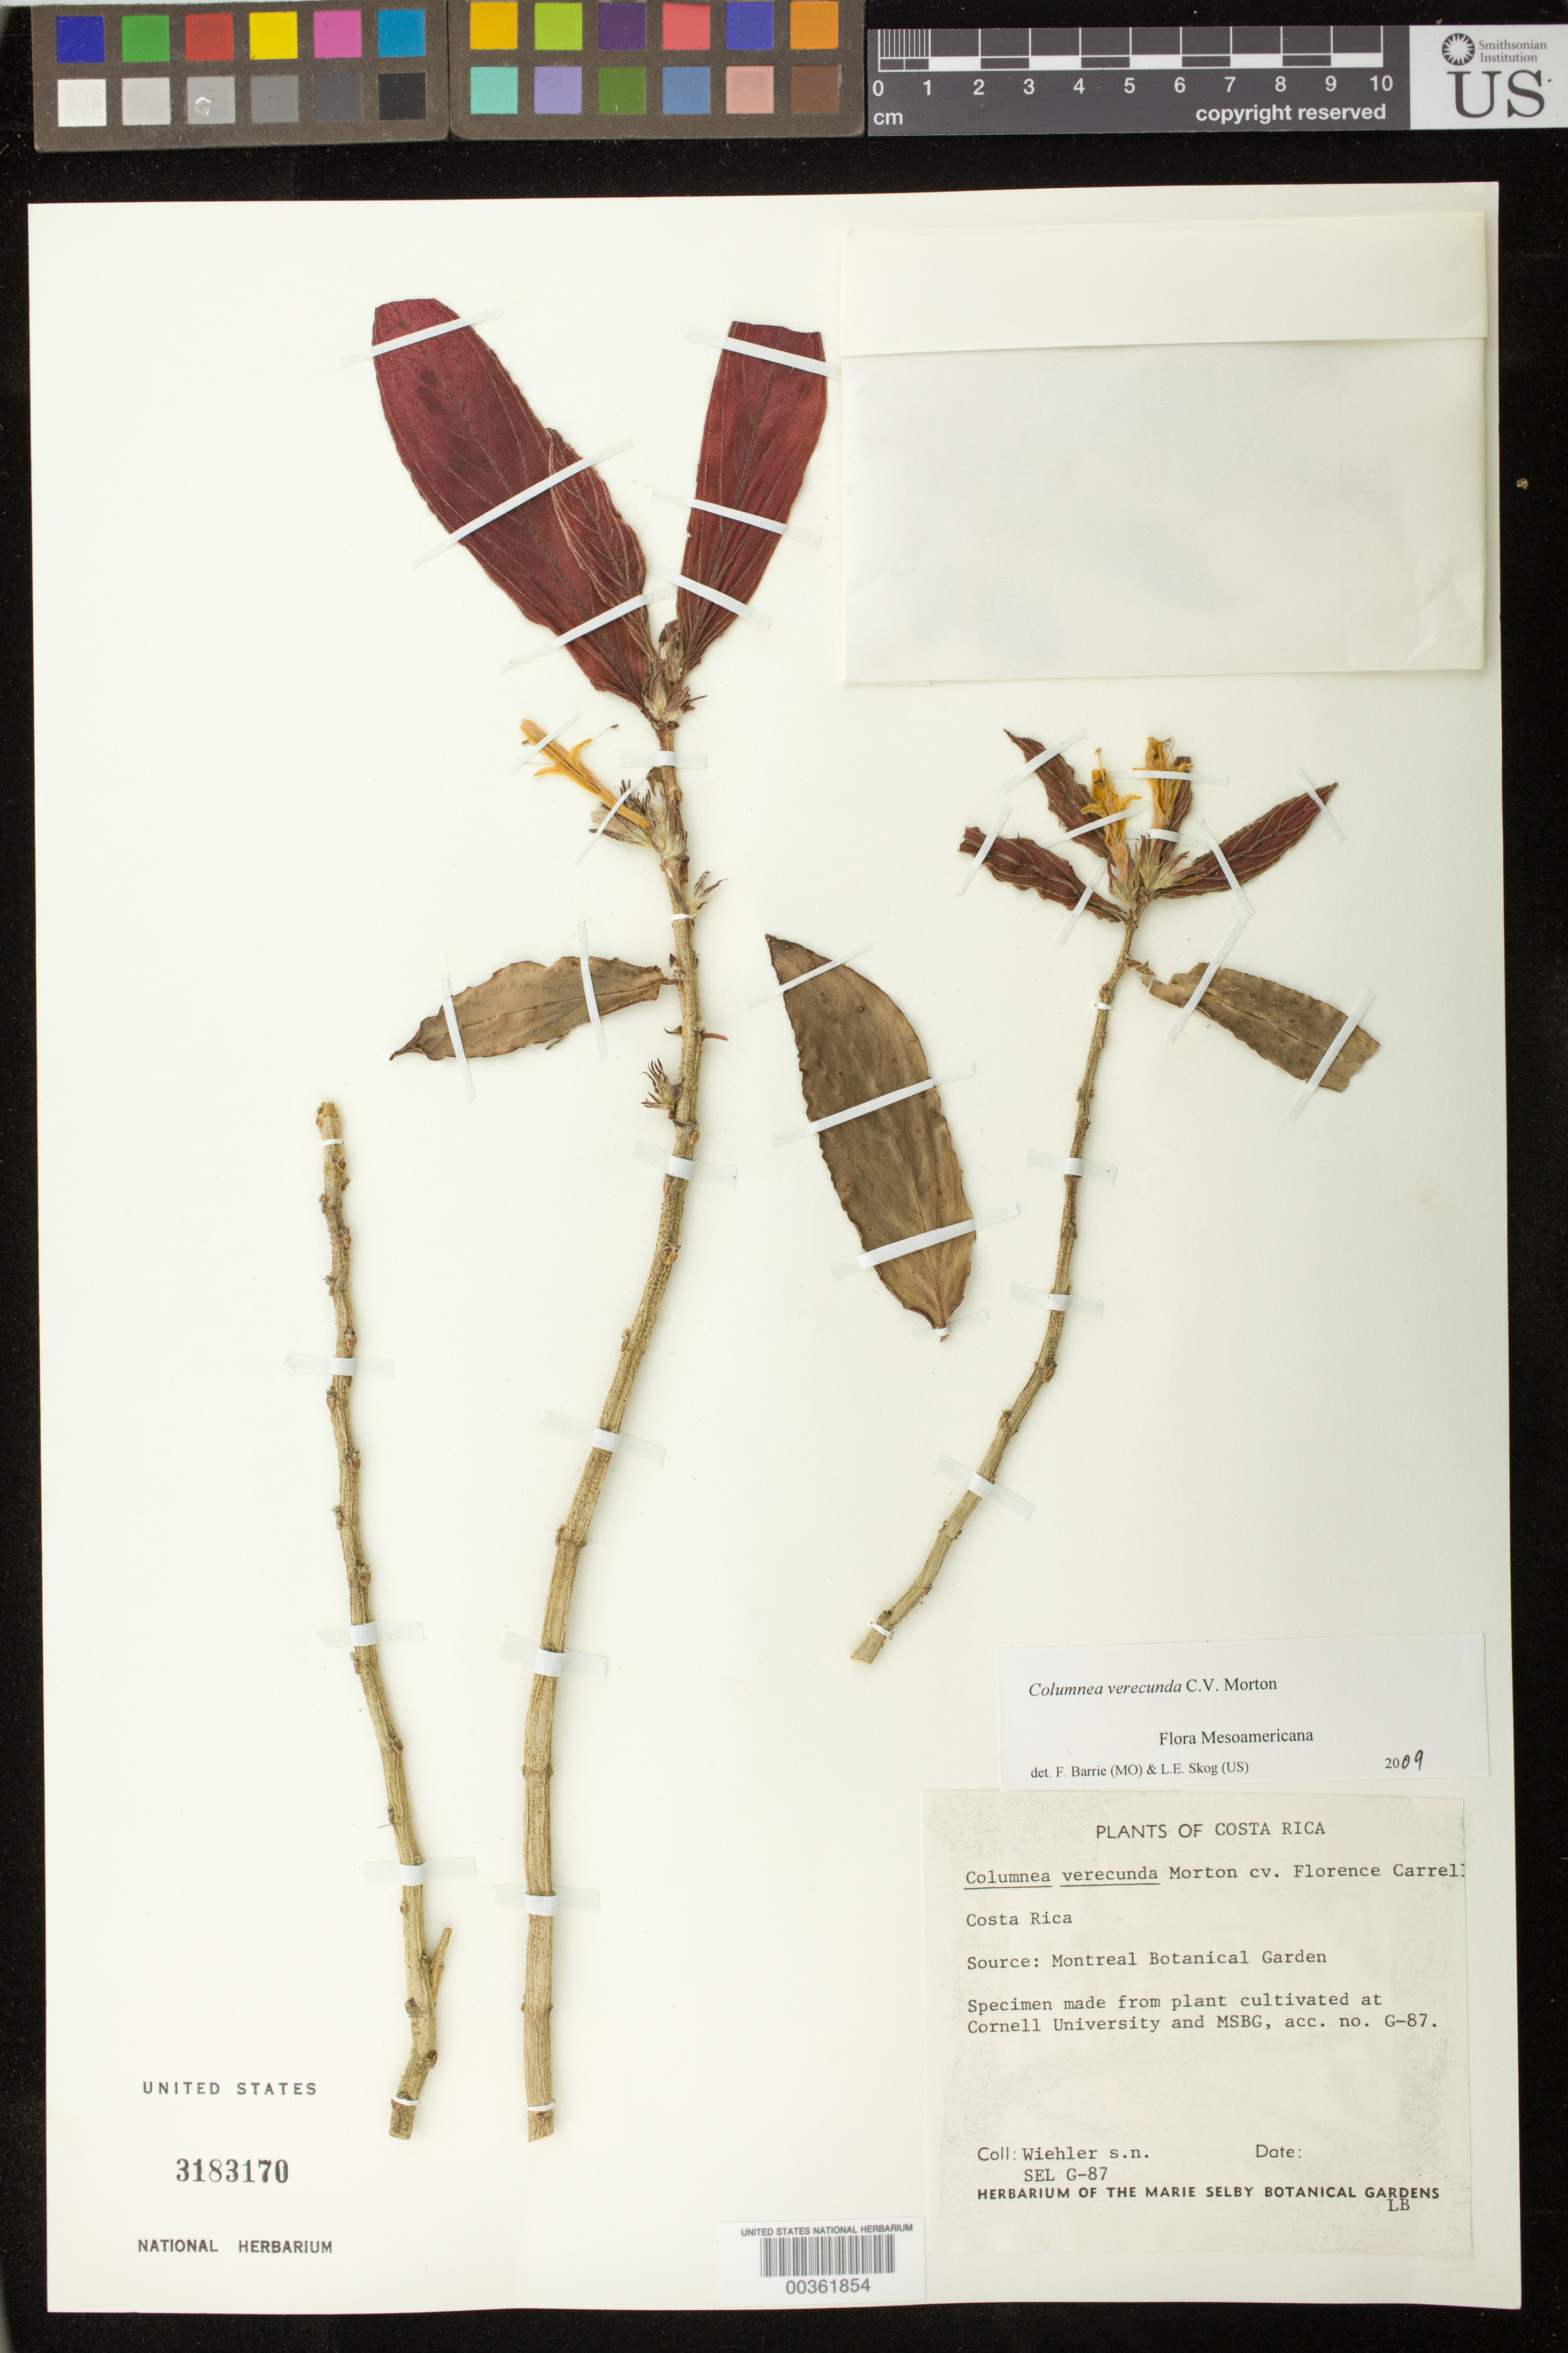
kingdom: Plantae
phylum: Tracheophyta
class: Magnoliopsida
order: Lamiales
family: Gesneriaceae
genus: Columnea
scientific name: Columnea verecunda 'Florence Carrell'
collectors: H. J. Wiehler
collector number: s.n. [G-87]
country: United States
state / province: Florida / New York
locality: Cultivated in Marie Selby Botanical Gardens greenhouses and Cornell University.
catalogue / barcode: US 3183170